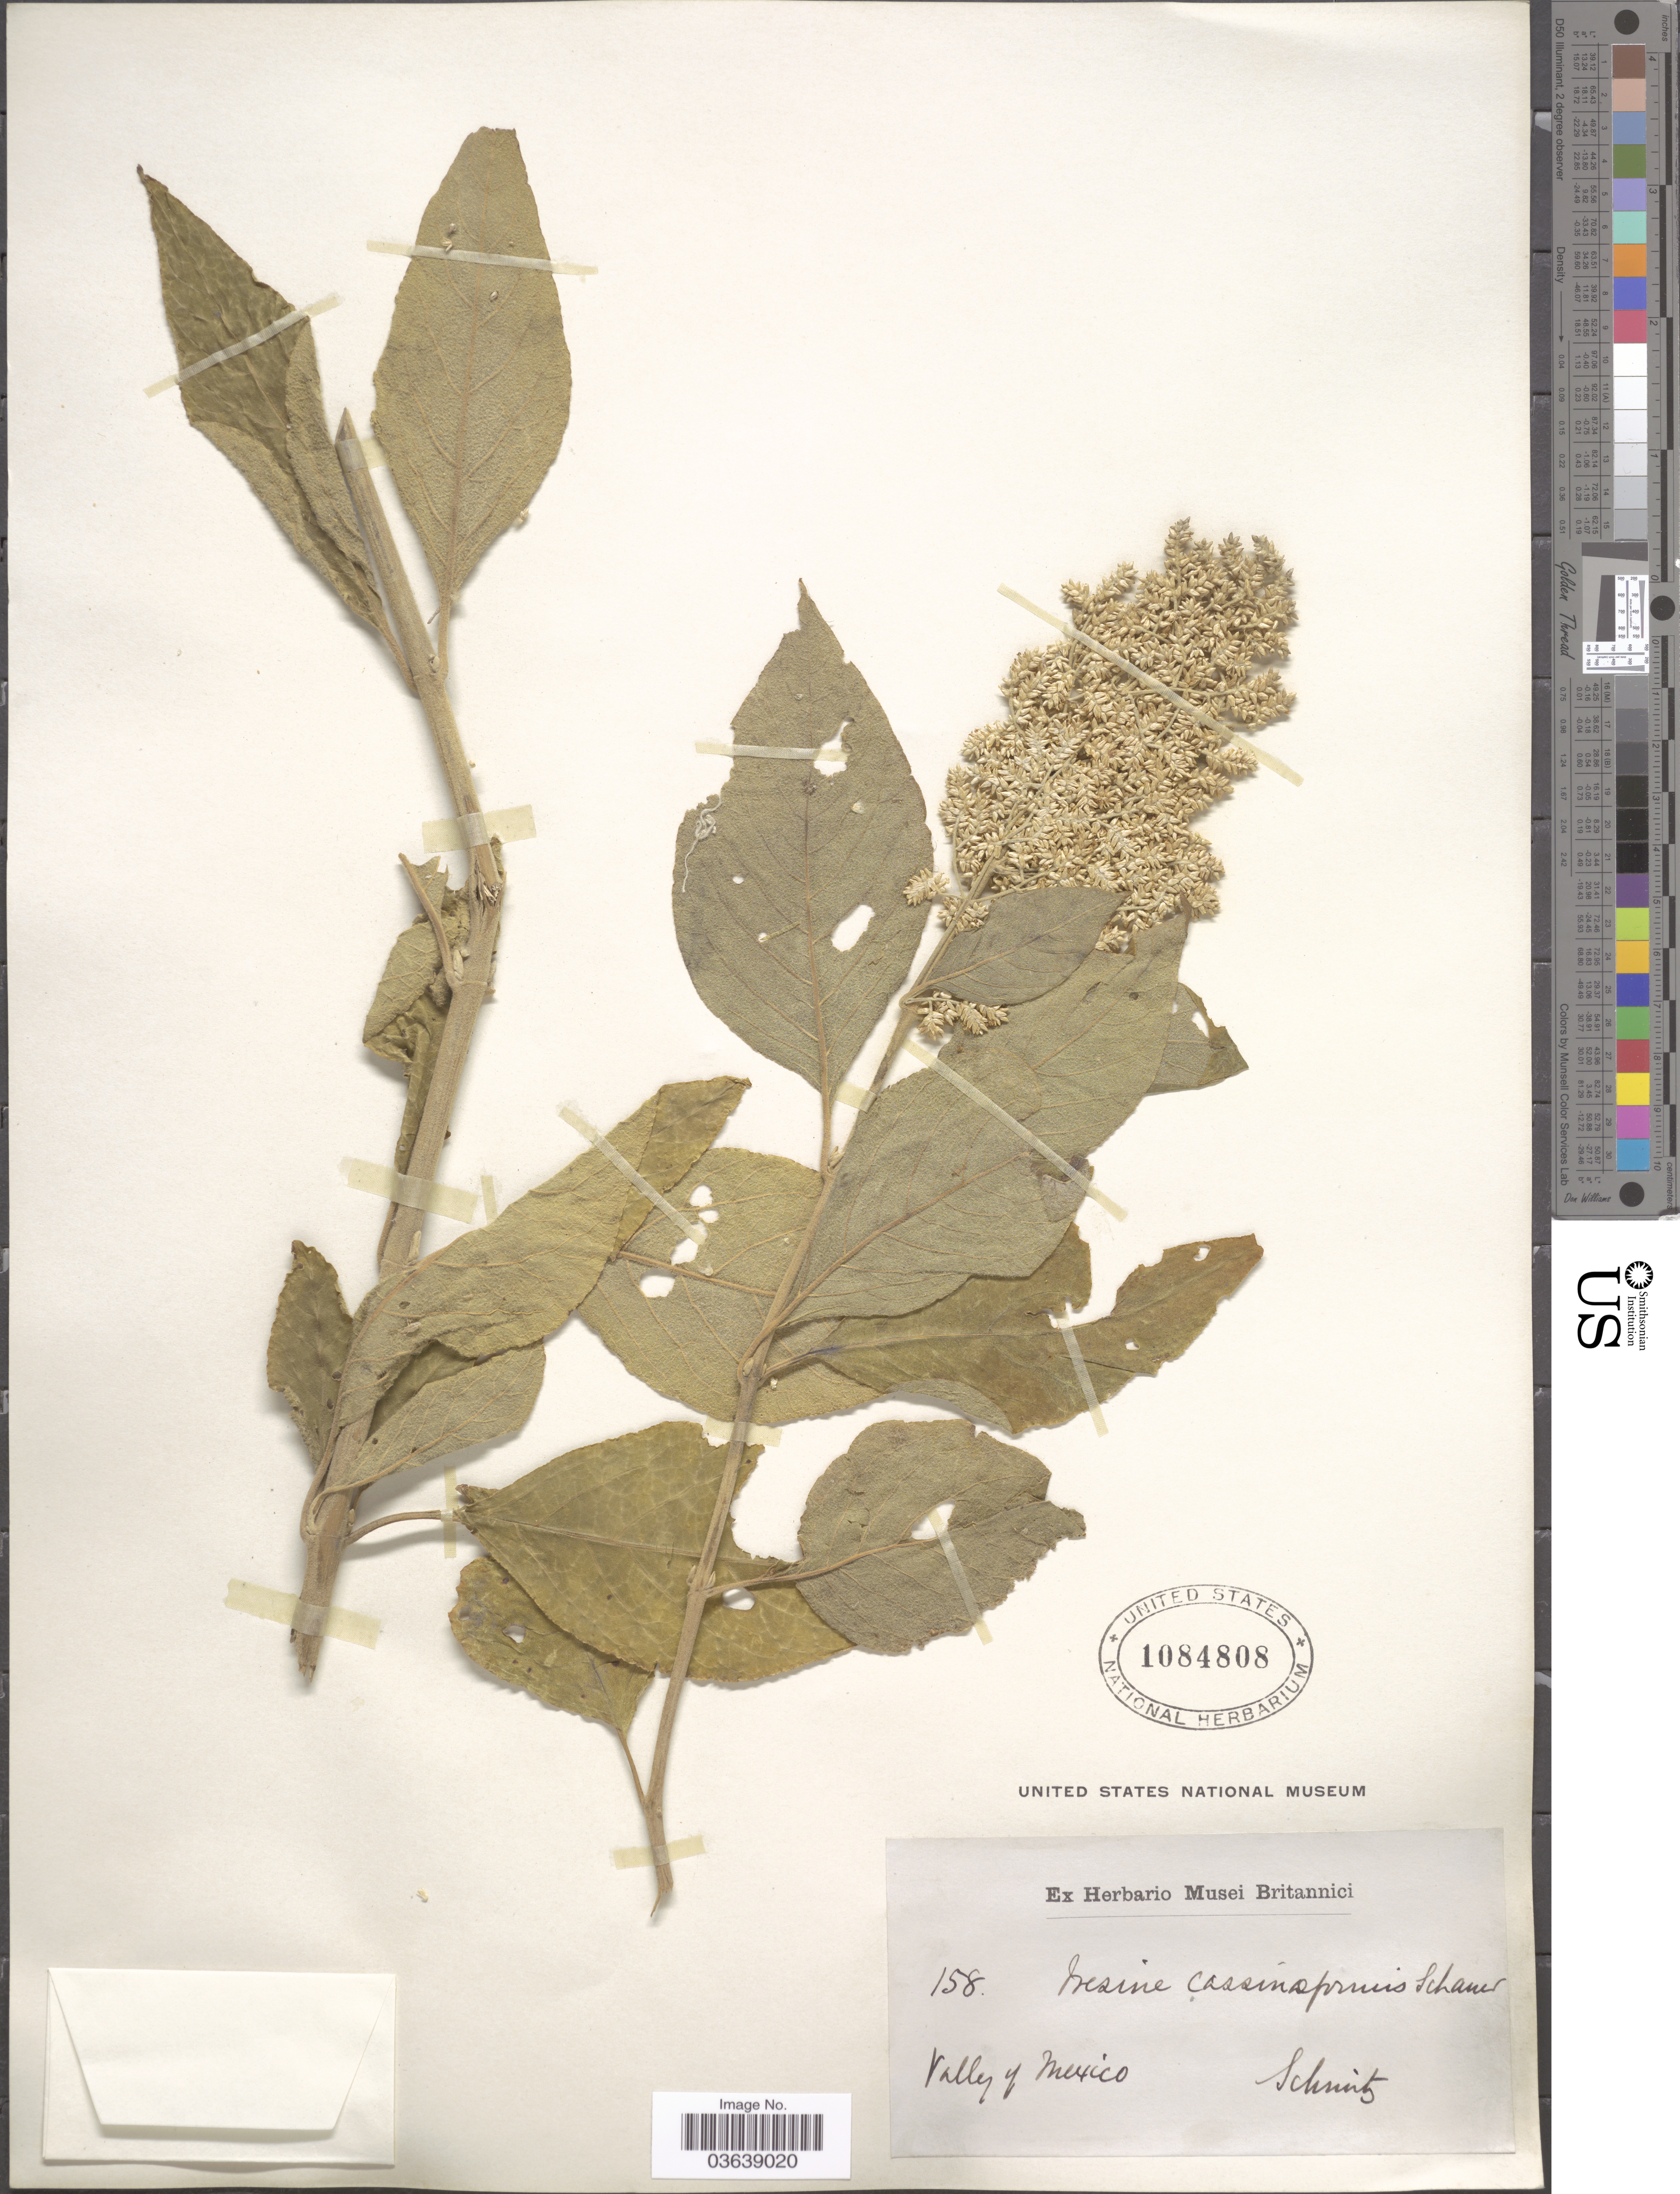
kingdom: Plantae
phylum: Tracheophyta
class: Magnoliopsida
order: Caryophyllales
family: Amaranthaceae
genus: Iresine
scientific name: Iresine grandis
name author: Standl.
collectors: -. Schmitz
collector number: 158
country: Mexico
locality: Valley of Mexico.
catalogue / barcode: US 1084808